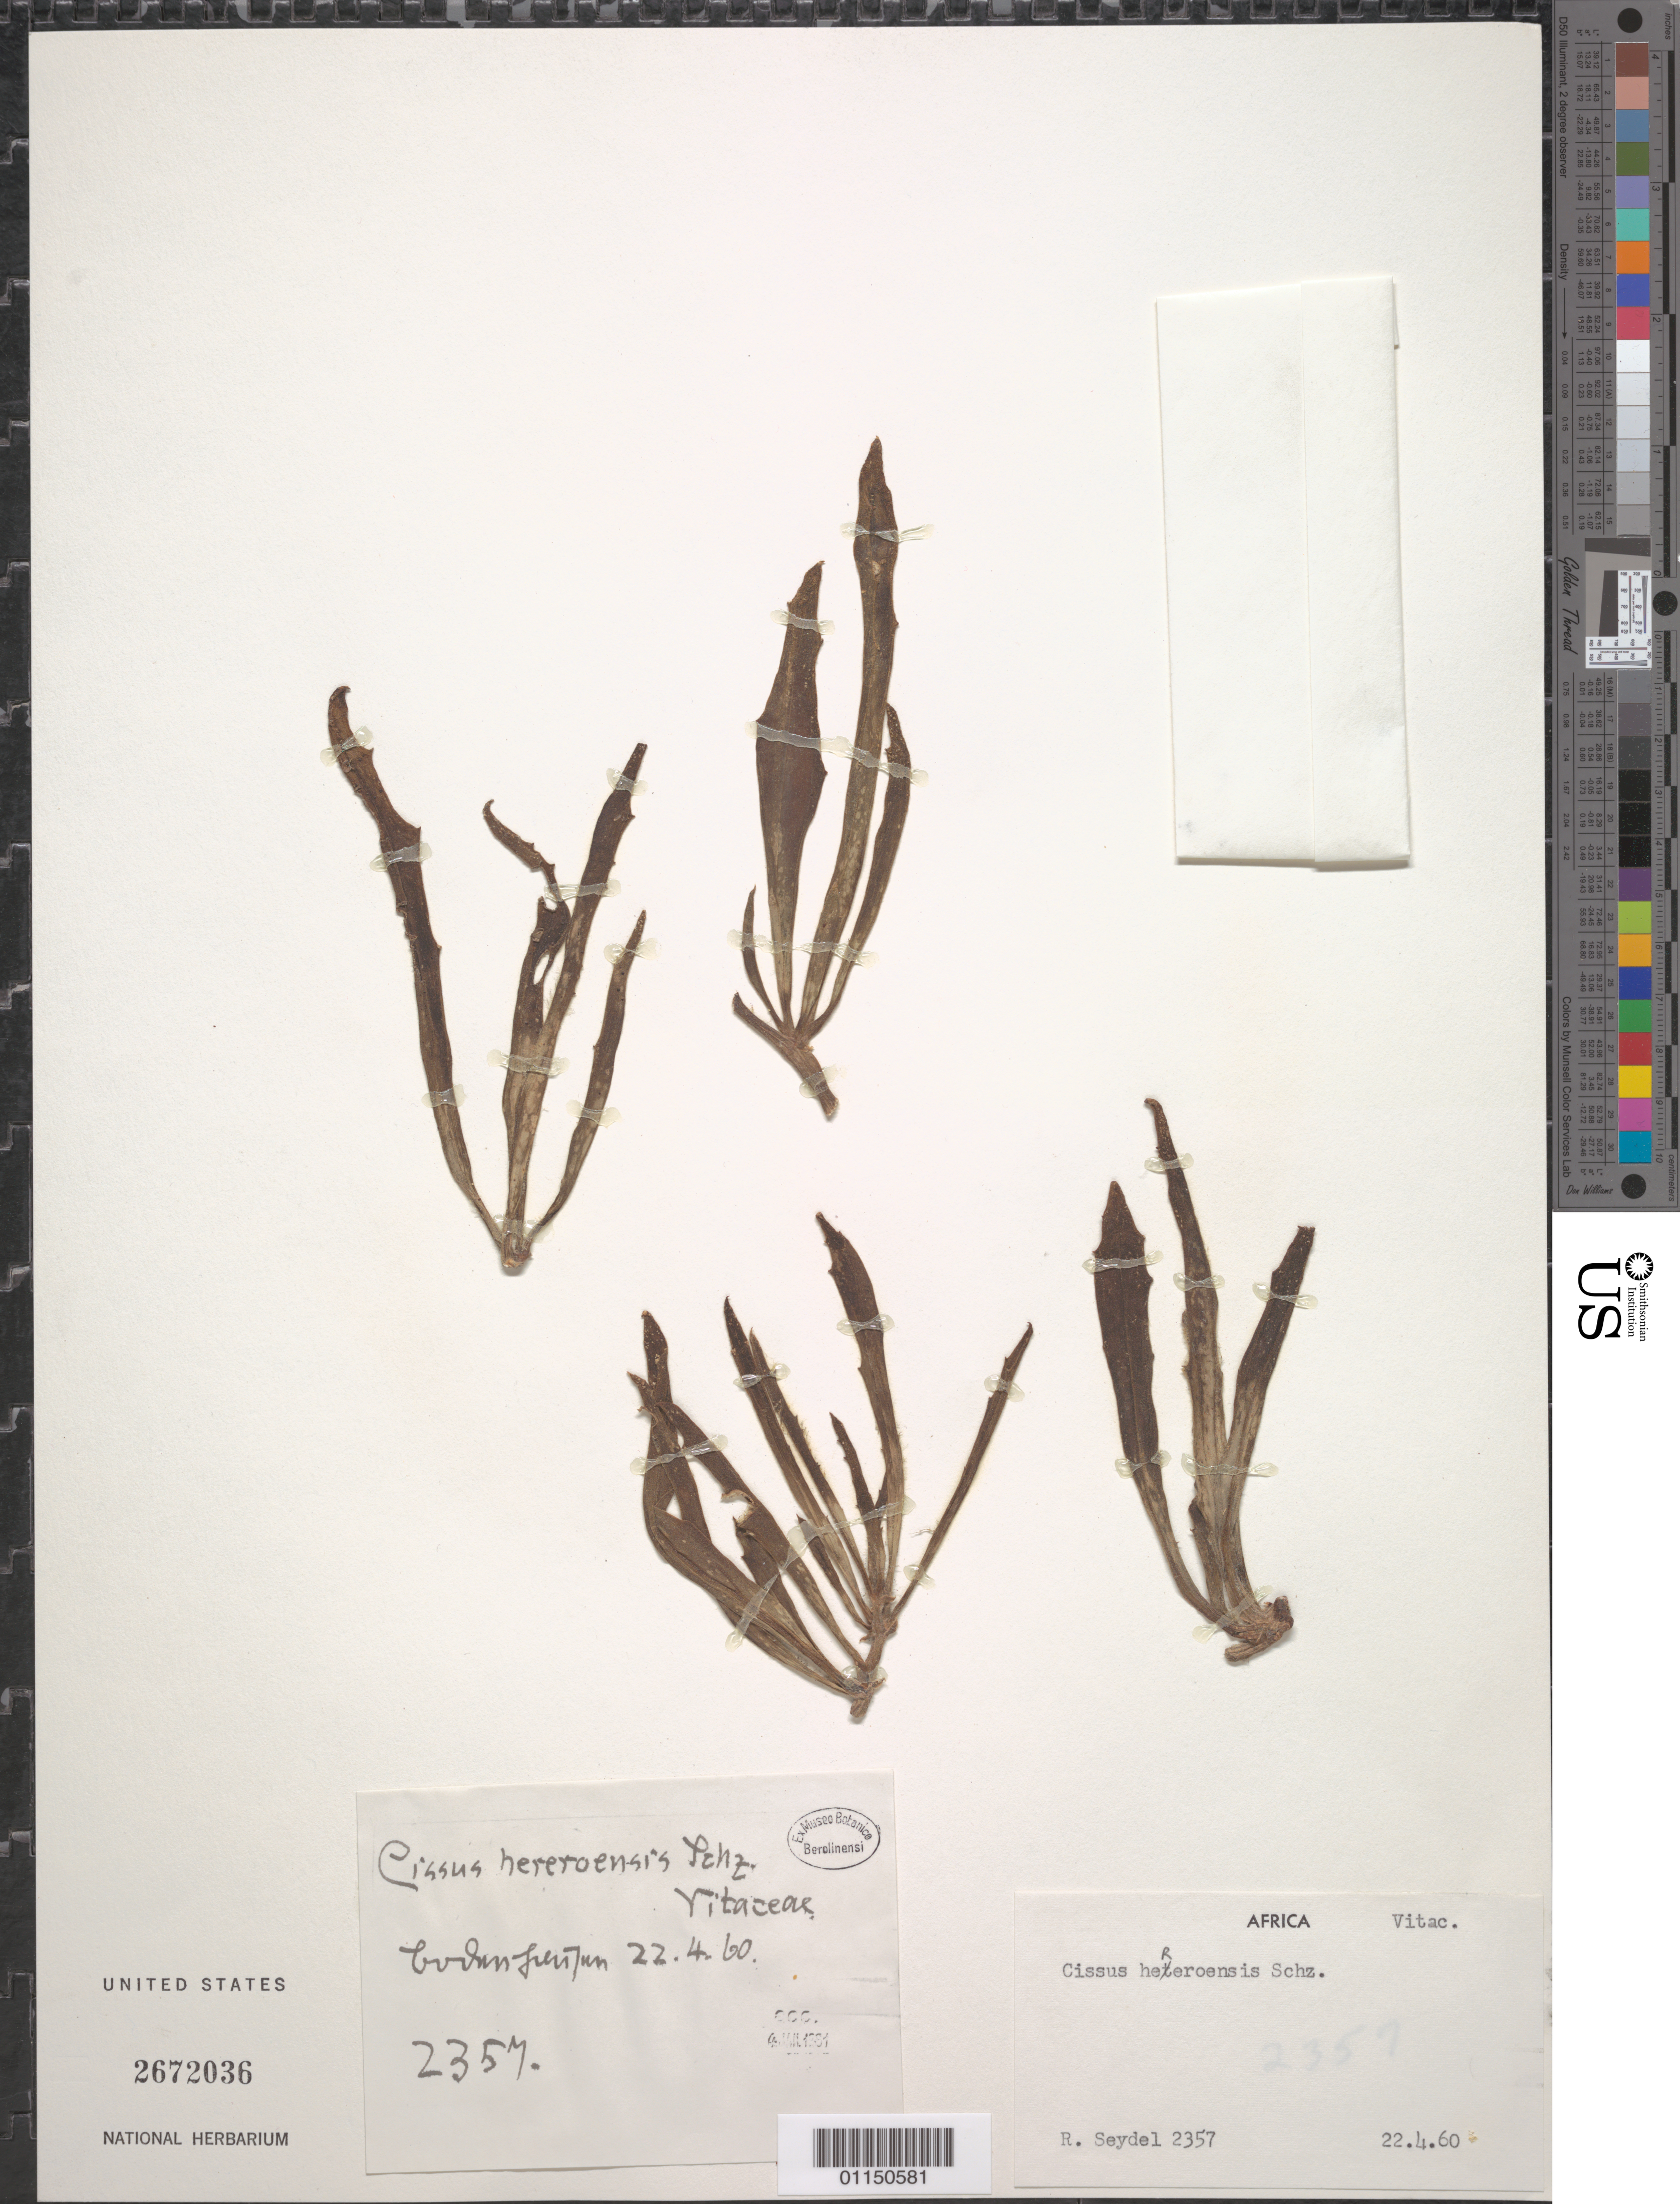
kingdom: Plantae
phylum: Tracheophyta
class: Magnoliopsida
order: Vitales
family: Vitaceae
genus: Cyphostemma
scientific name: Cyphostemma hereroense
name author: (Schinz) Desc.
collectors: R. Seydel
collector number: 2357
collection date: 1960-04-22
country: Namibia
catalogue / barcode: US 2672036